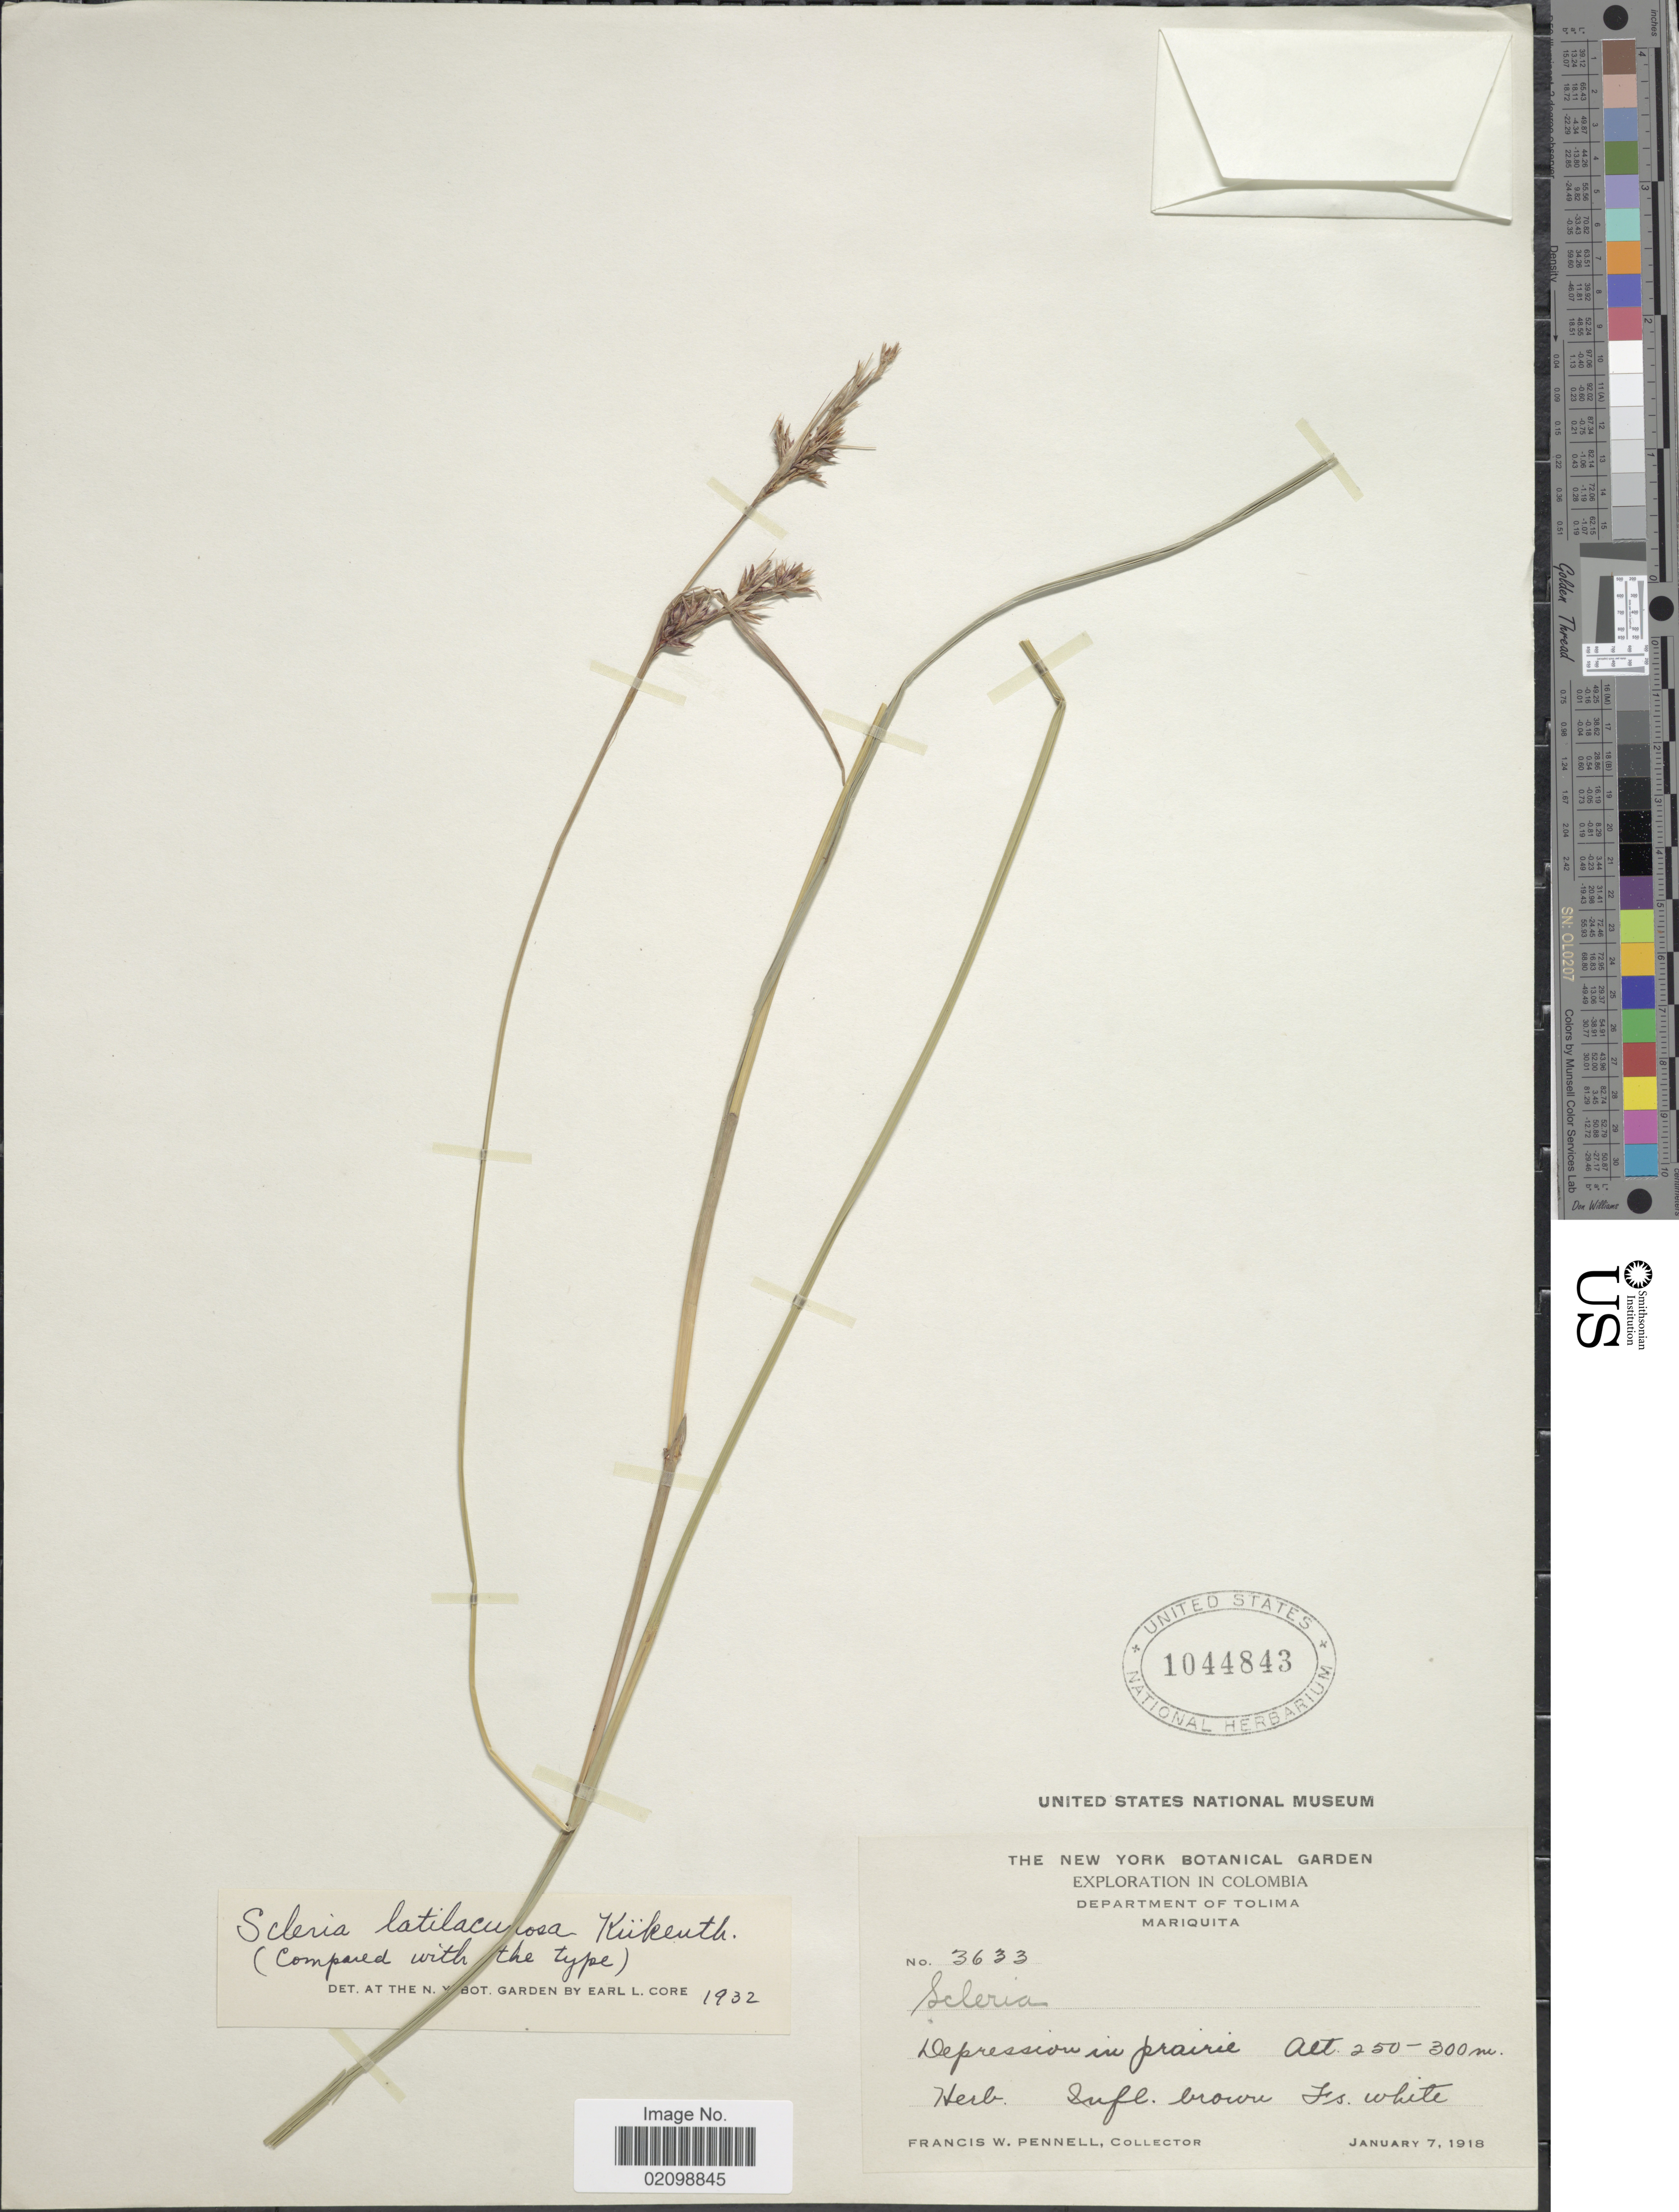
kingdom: Plantae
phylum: Tracheophyta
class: Liliopsida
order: Poales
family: Cyperaceae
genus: Scleria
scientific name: Scleria muehlenbergii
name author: Steud.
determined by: Strong, Mark T., (BOT), Smithsonian Institution - National Museum of Natural History (UNITED STATES)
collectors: F. W. Pennell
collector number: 3633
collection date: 1918-01-07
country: Colombia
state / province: Tolima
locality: Department of Tolima. Mariquita. Depression in prairie.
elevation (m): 250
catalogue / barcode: US 1044843